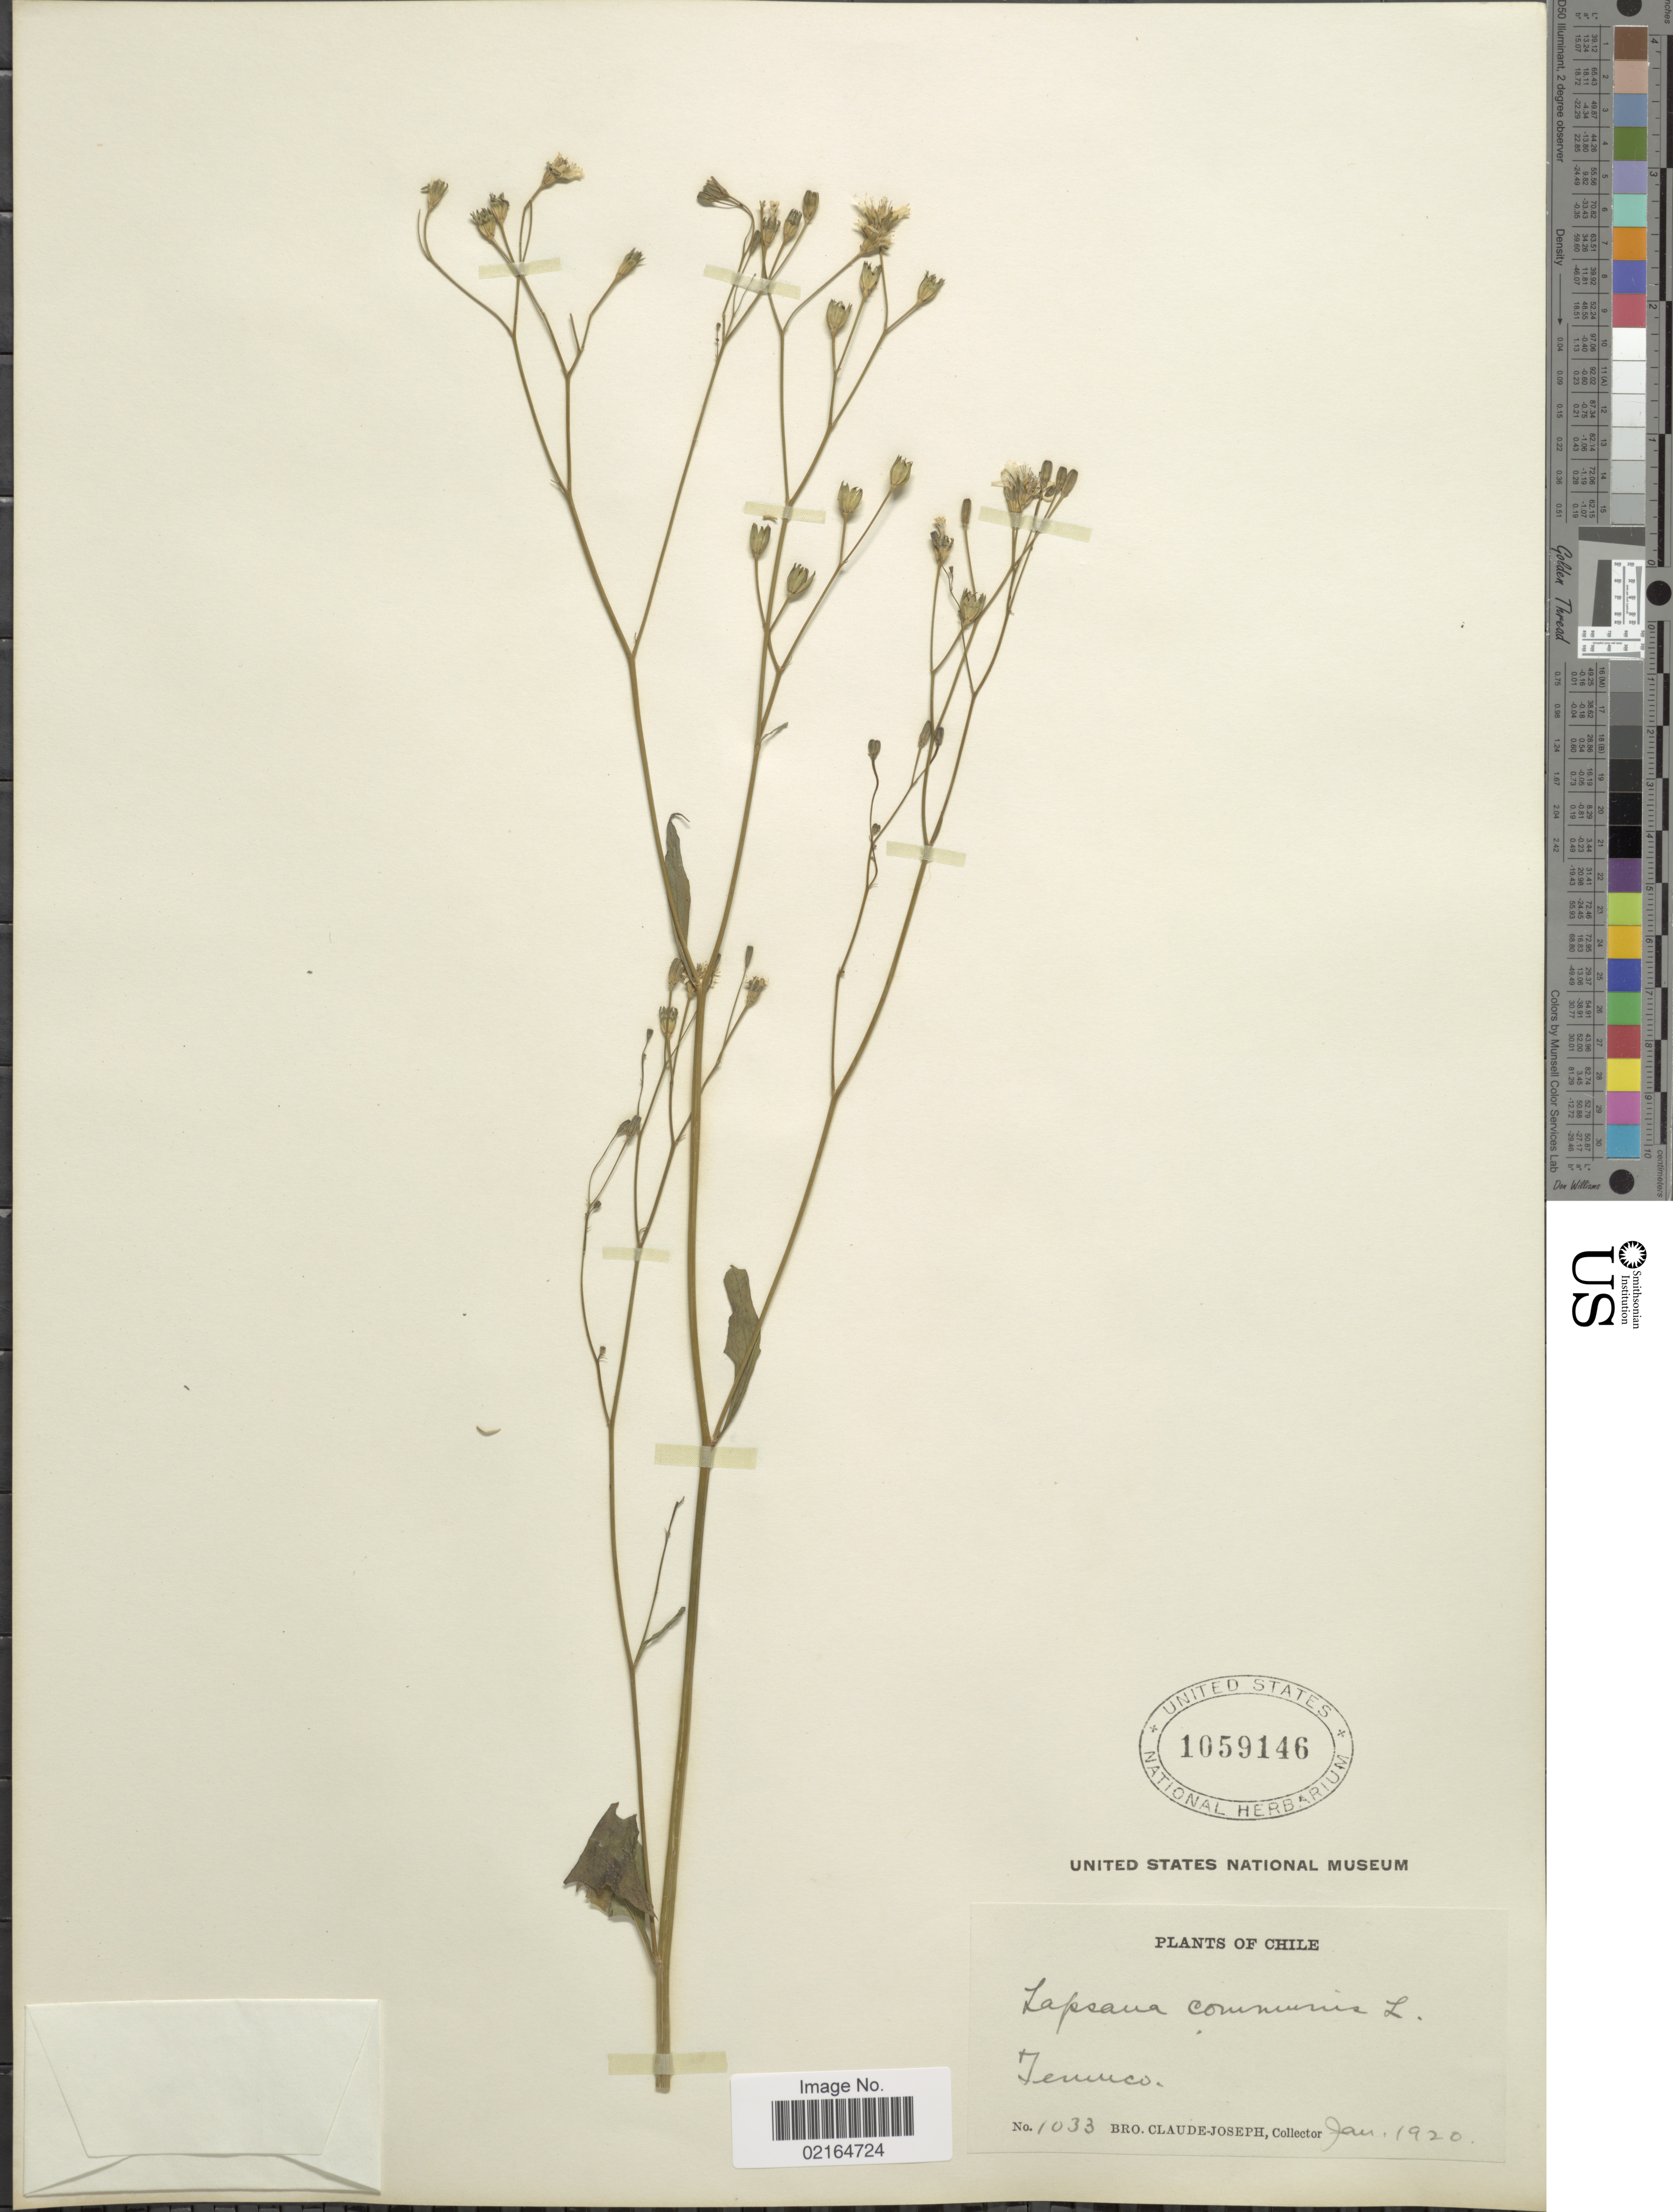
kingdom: Plantae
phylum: Tracheophyta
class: Magnoliopsida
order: Asterales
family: Asteraceae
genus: Lapsana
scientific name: Lapsana communis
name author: L.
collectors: Bro. Claude-Joseph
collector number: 1033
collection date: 1920-01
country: Chile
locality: Temuco.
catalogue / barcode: US 1059146